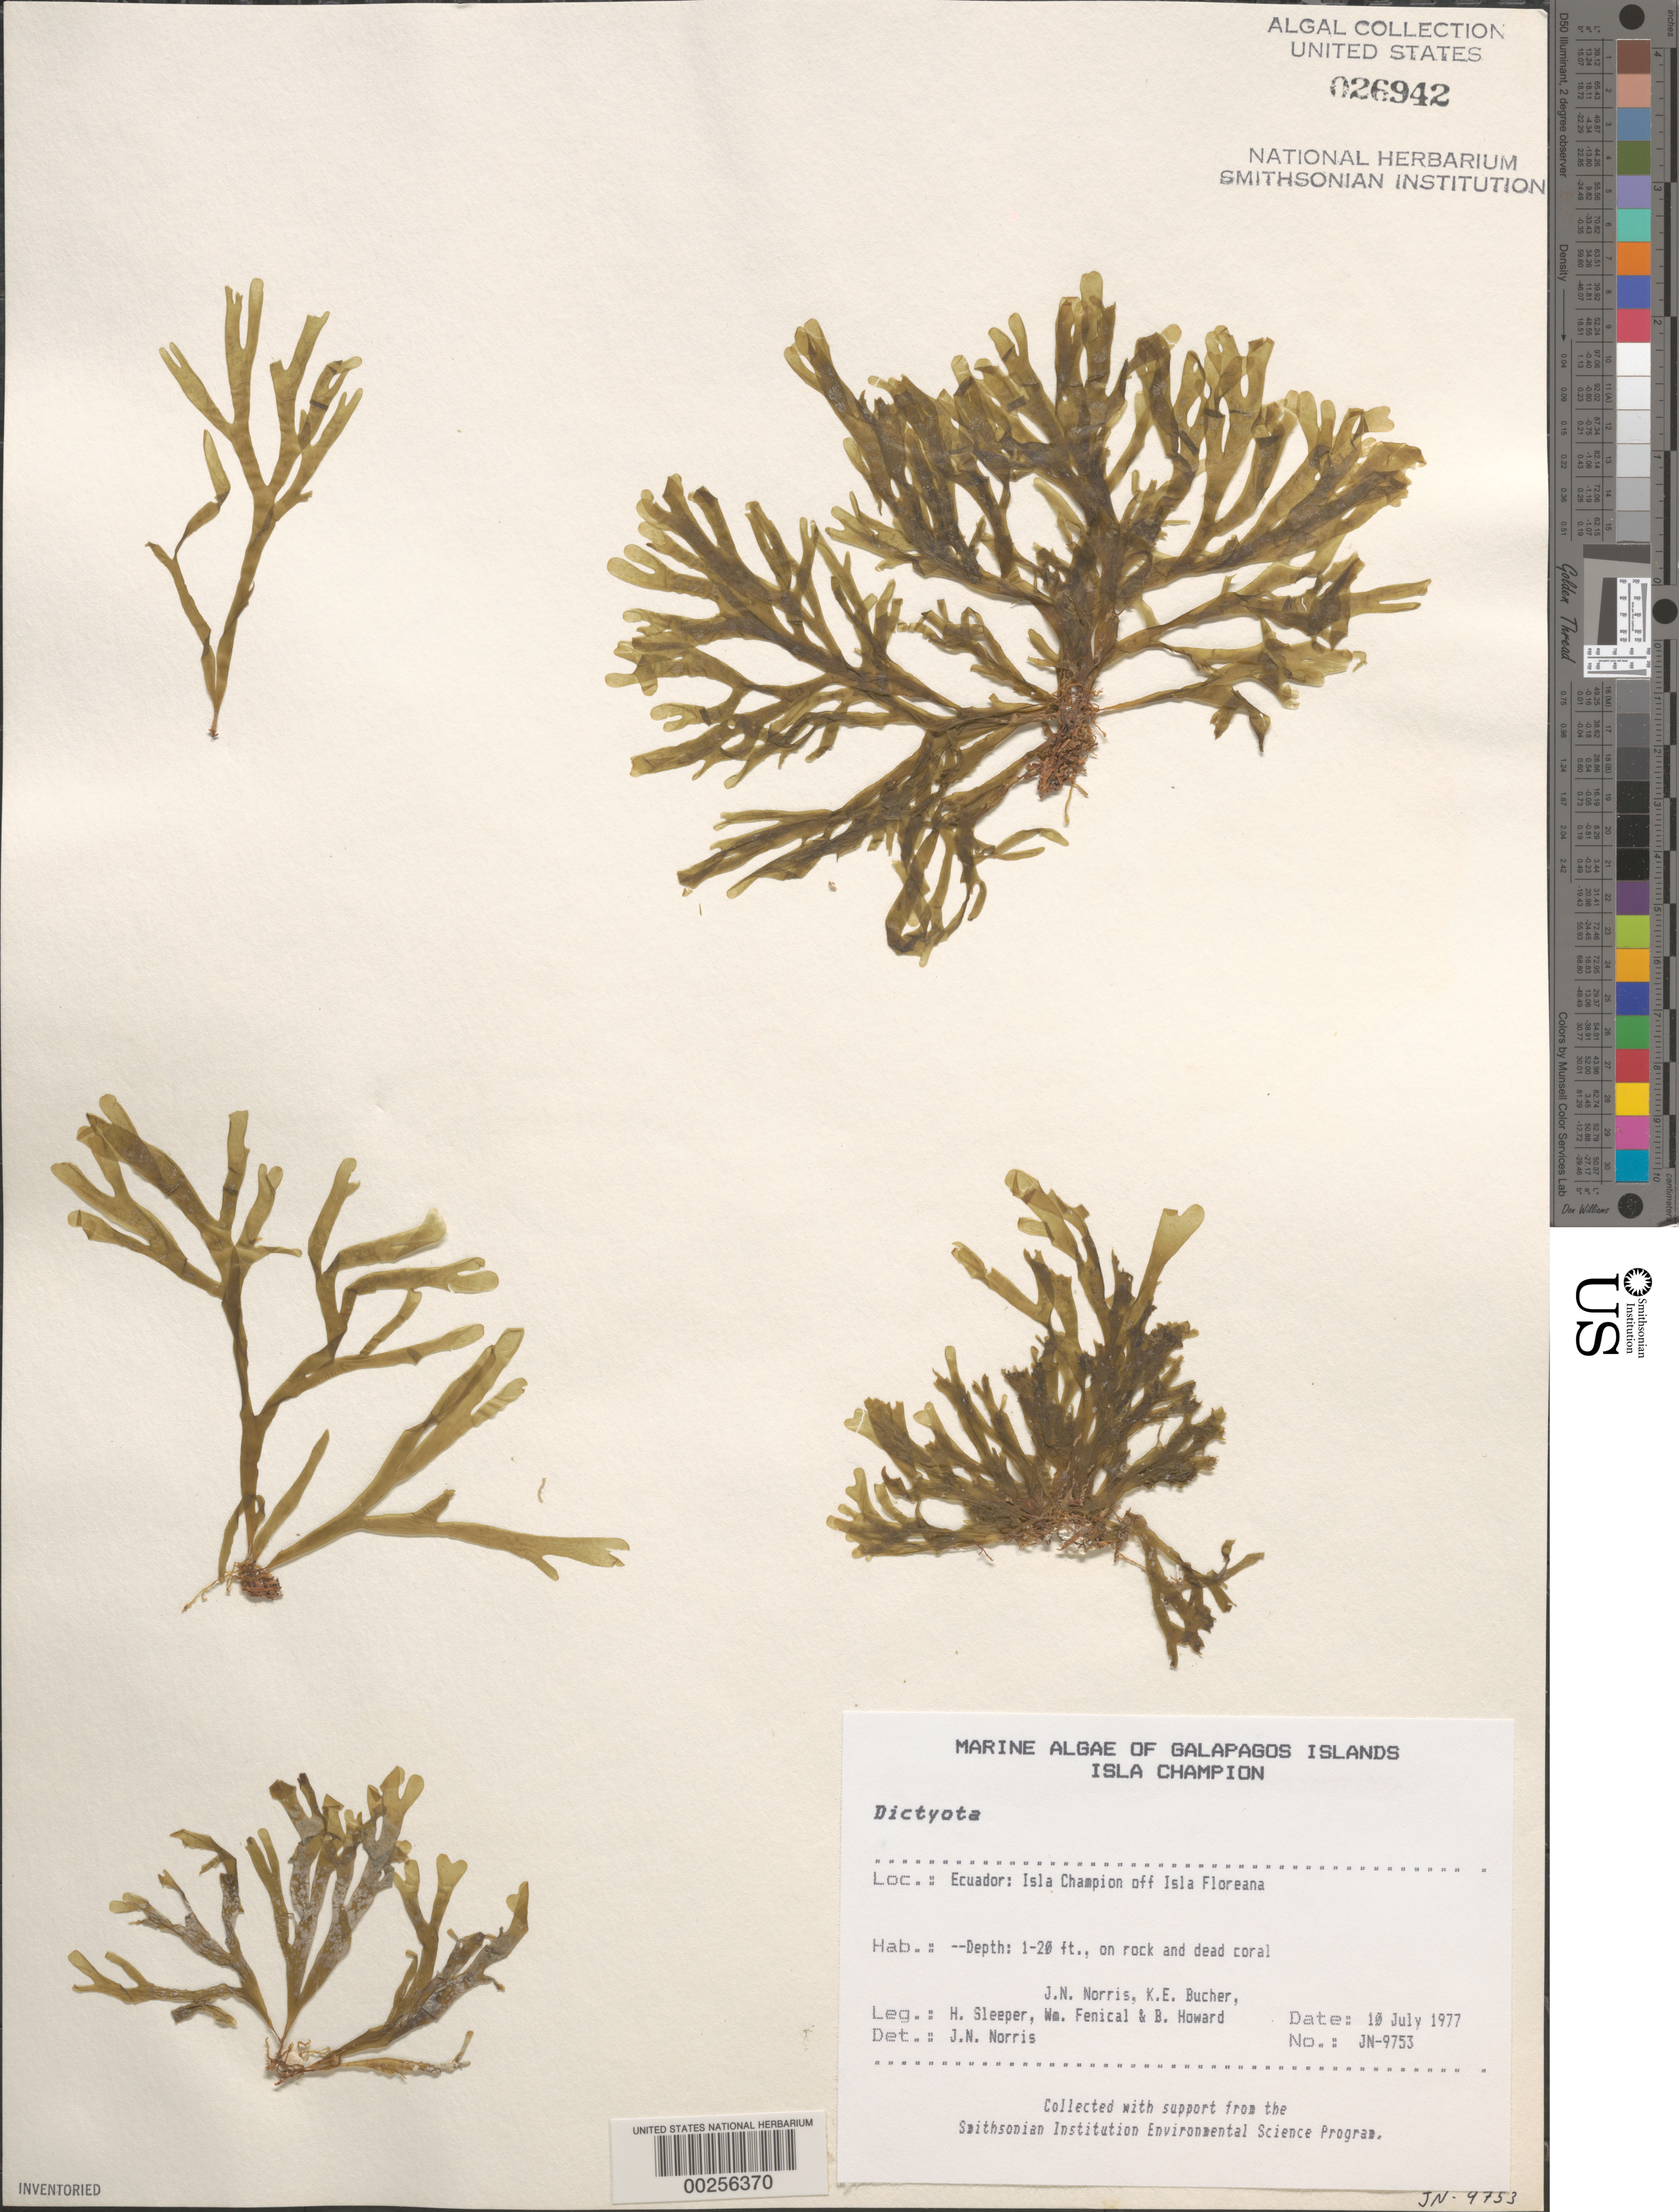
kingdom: Chromista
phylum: Ochrophyta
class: Phaeophyceae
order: Dictyotales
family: Dictyotaceae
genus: Dictyota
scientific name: Dictyota sp.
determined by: Norris, James N.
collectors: J. N. Norris, K. E. Bucher, H. Sleeper, W. Fenical & B. Howard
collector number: JN-9753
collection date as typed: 10 Jul 1977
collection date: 1977-07-10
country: Ecuador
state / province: Colón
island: Champion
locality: Off Isla Santa María (Isla Floreana)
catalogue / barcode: US 26942